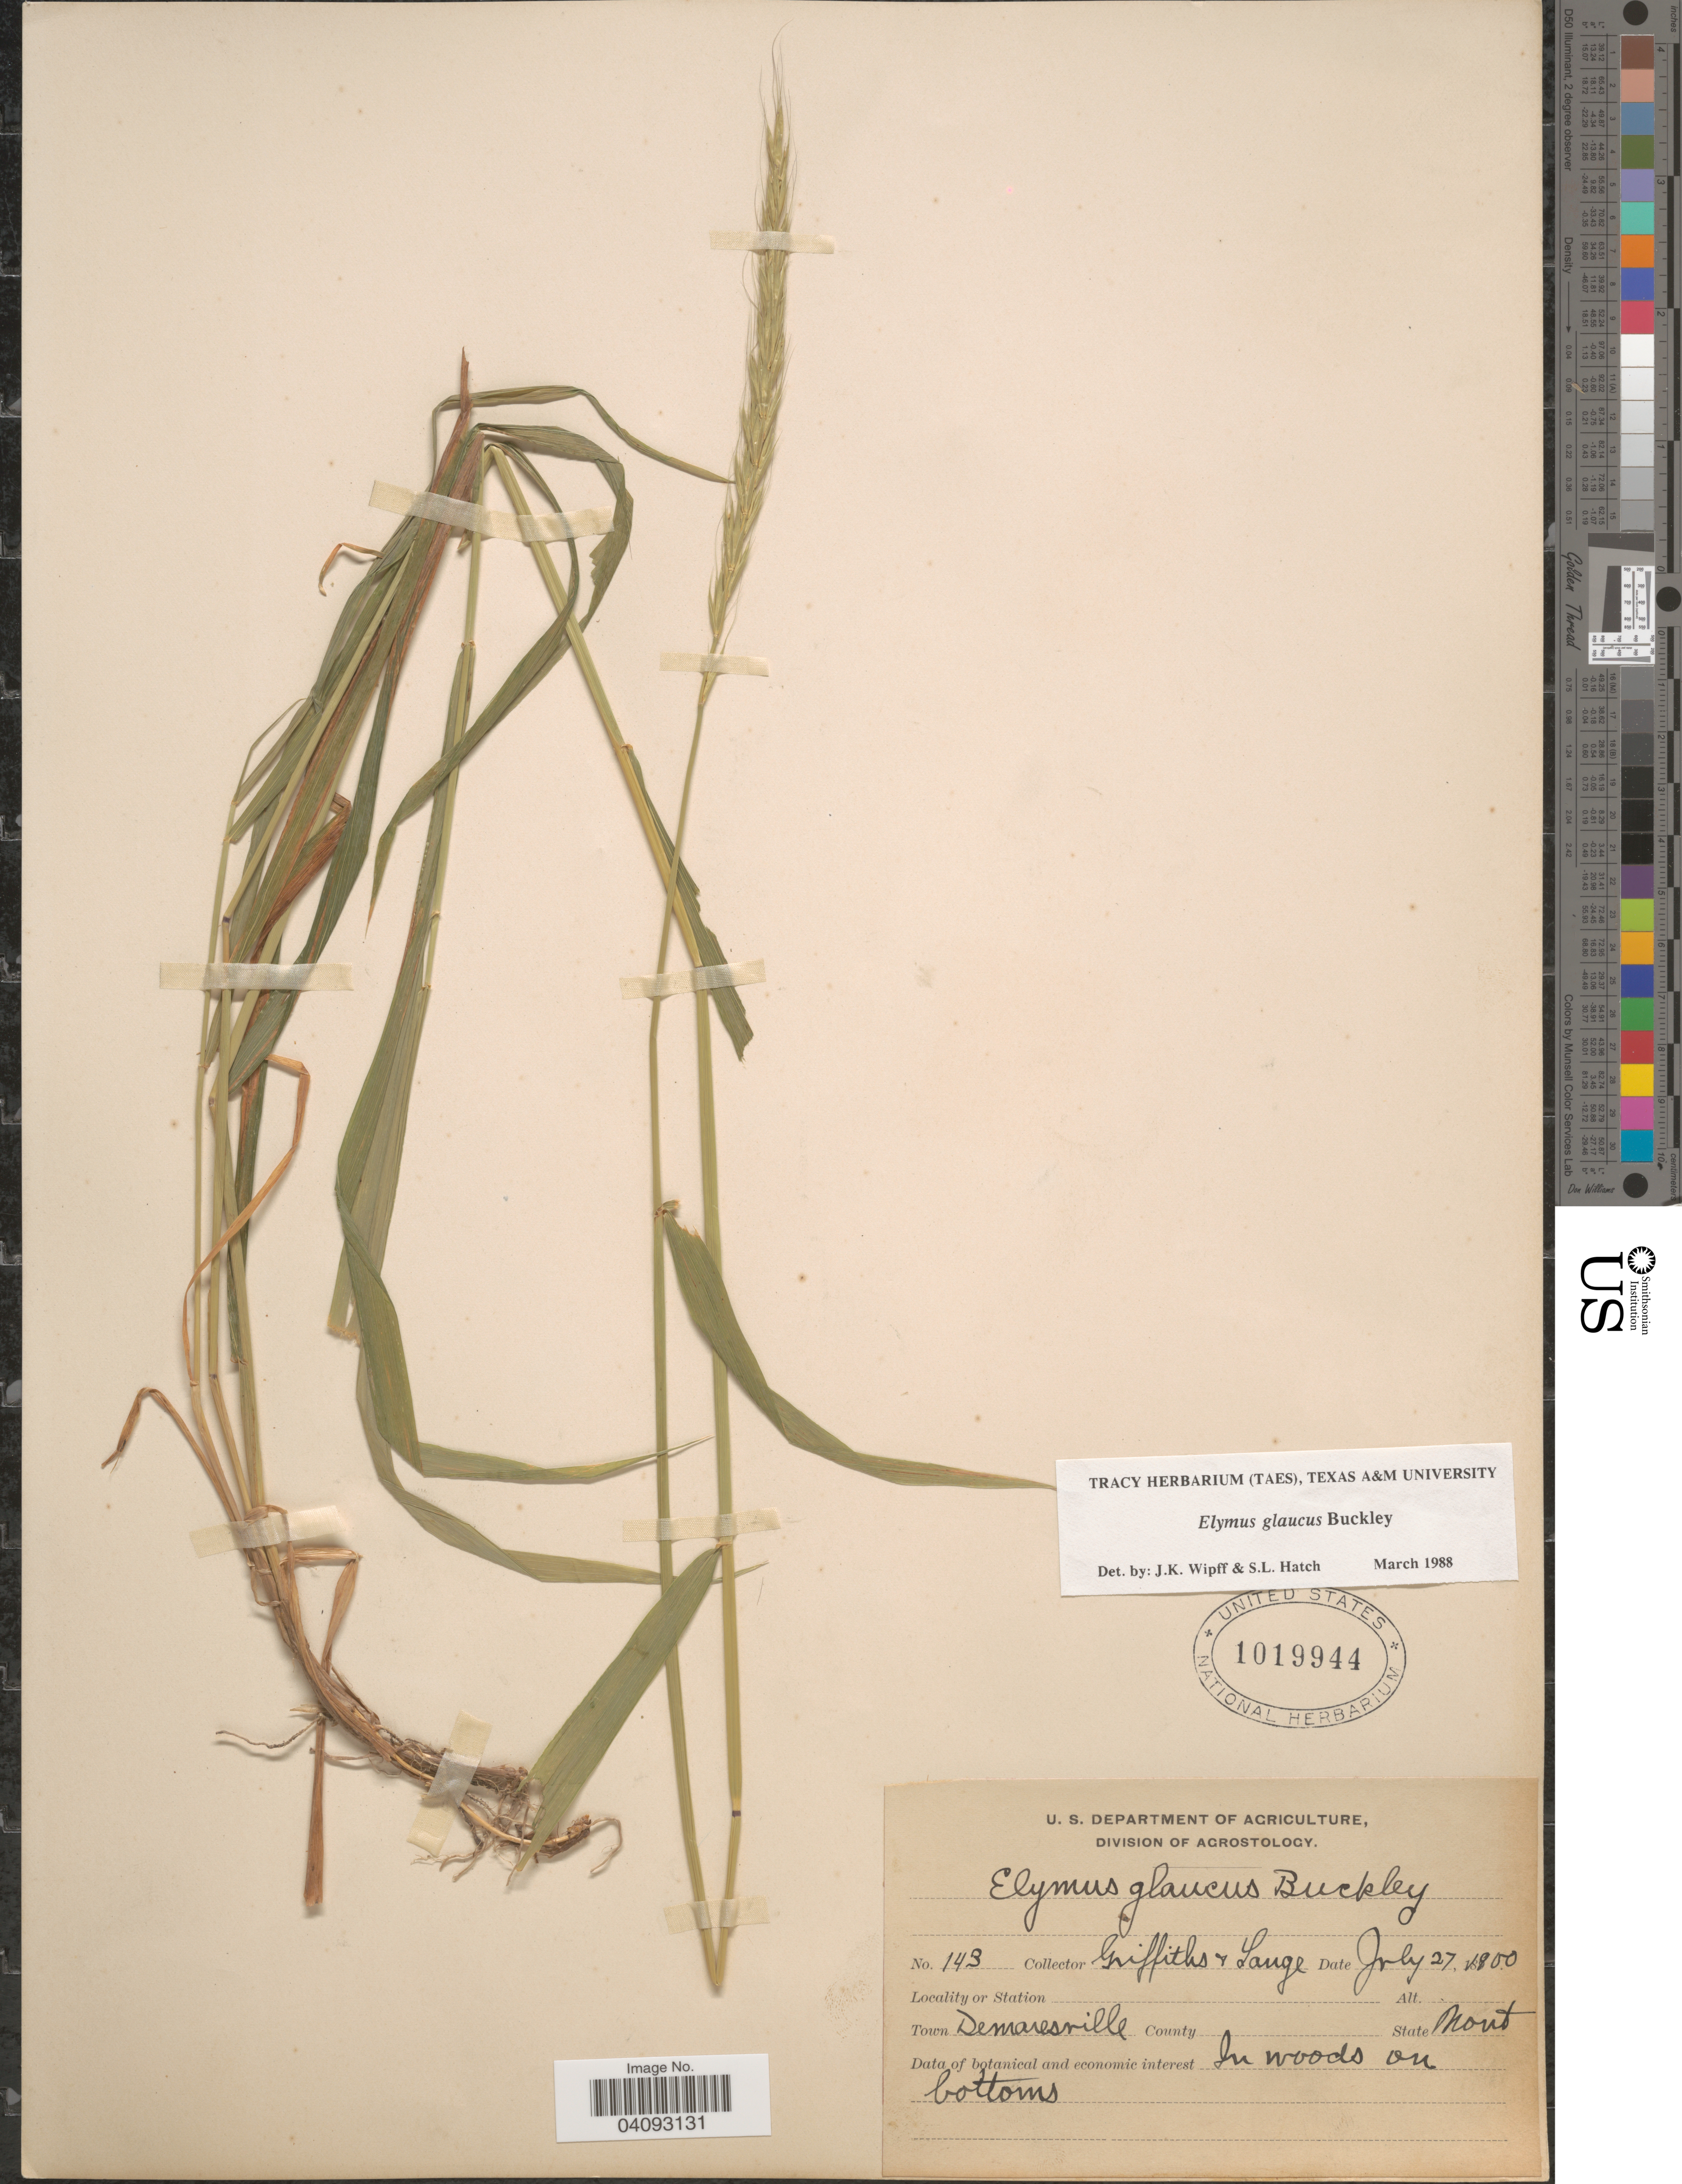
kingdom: Plantae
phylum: Tracheophyta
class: Liliopsida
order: Poales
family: Poaceae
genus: Elymus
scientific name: Elymus glaucus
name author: Buckley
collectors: -- Griffiths & -- Lange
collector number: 143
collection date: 1900-07-27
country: United States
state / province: Montana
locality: Town Demaresville. In woods on bottoms.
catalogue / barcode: US 1019944